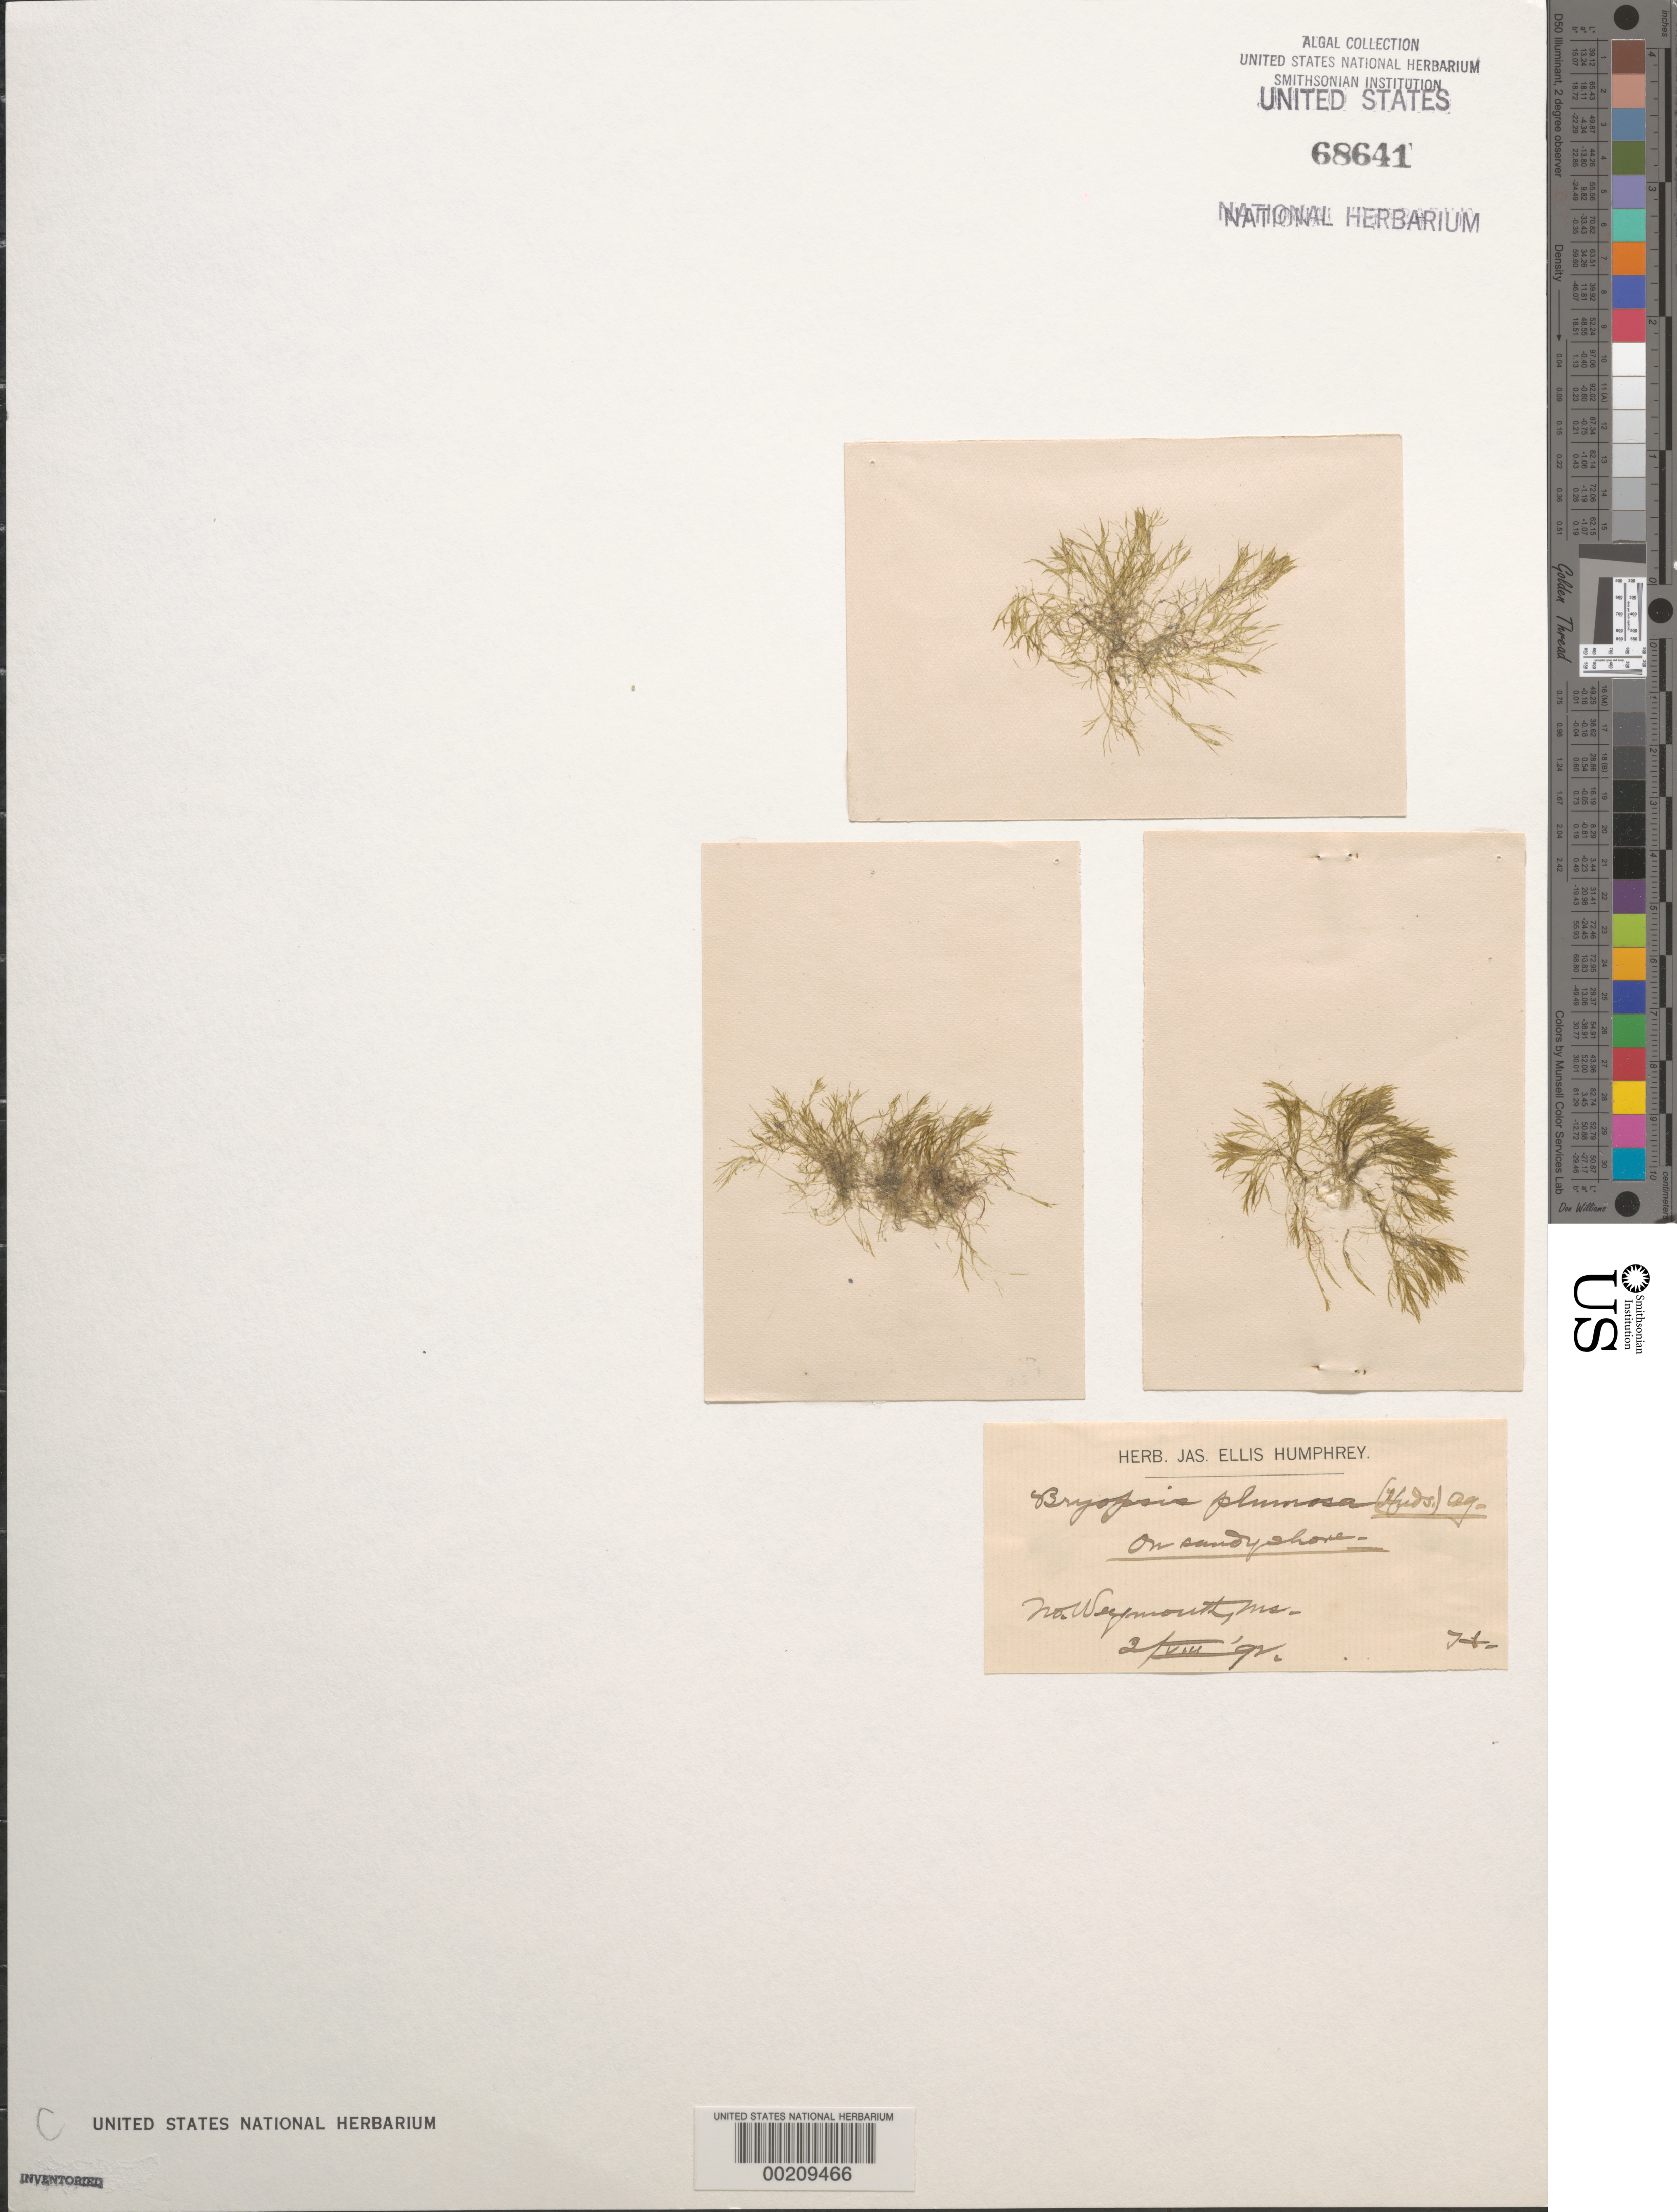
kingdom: Plantae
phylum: Chlorophyta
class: Ulvophyceae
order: Bryopsidales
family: Bryopsidaceae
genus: Bryopsis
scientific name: Bryopsis plumosa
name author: (Huds.) C. Agardh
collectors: J. Humphrey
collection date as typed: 02 Aug 1902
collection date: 1902-08-02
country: United States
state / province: Massachusetts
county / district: Norfolk County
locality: North Weymouth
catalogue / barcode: US 68641